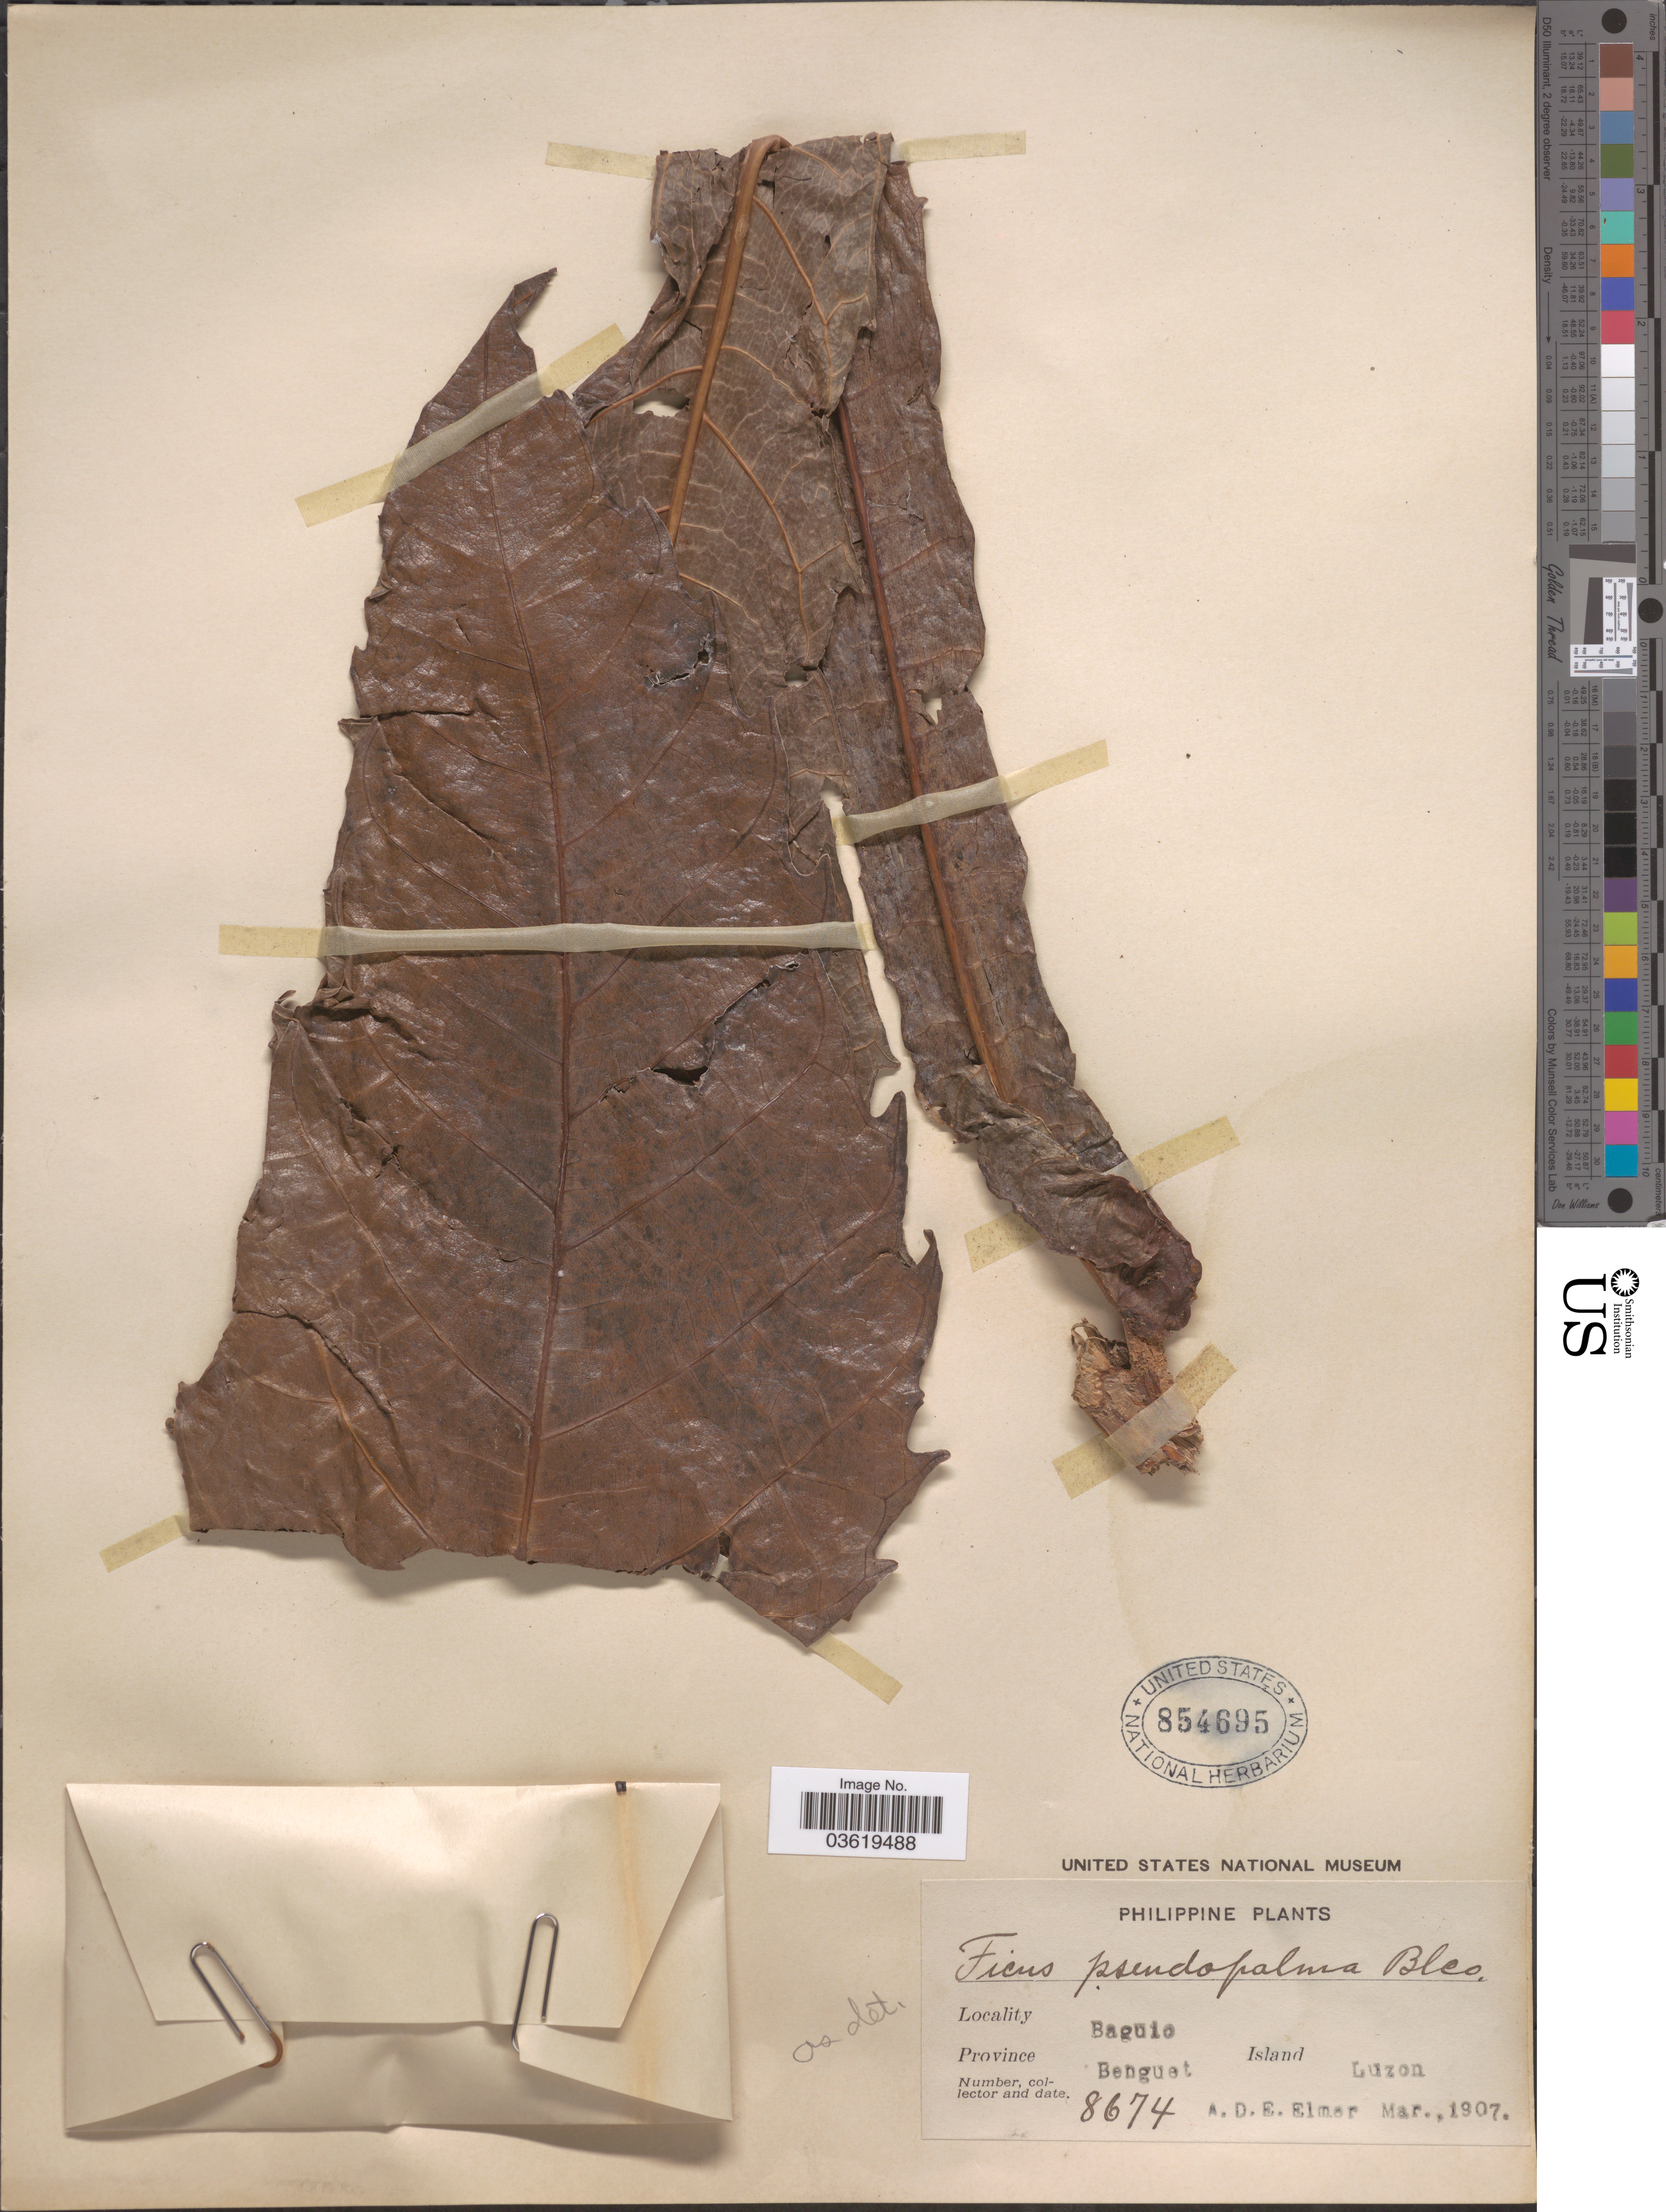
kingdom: Plantae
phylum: Tracheophyta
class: Magnoliopsida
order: Rosales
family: Moraceae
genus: Ficus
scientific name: Ficus pseudopalma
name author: Blanco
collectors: A. D. E. Elmer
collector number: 8674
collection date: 1907-03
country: Philippines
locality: Baguio. Province Benguet. Island Luzon.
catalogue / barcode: US 854695